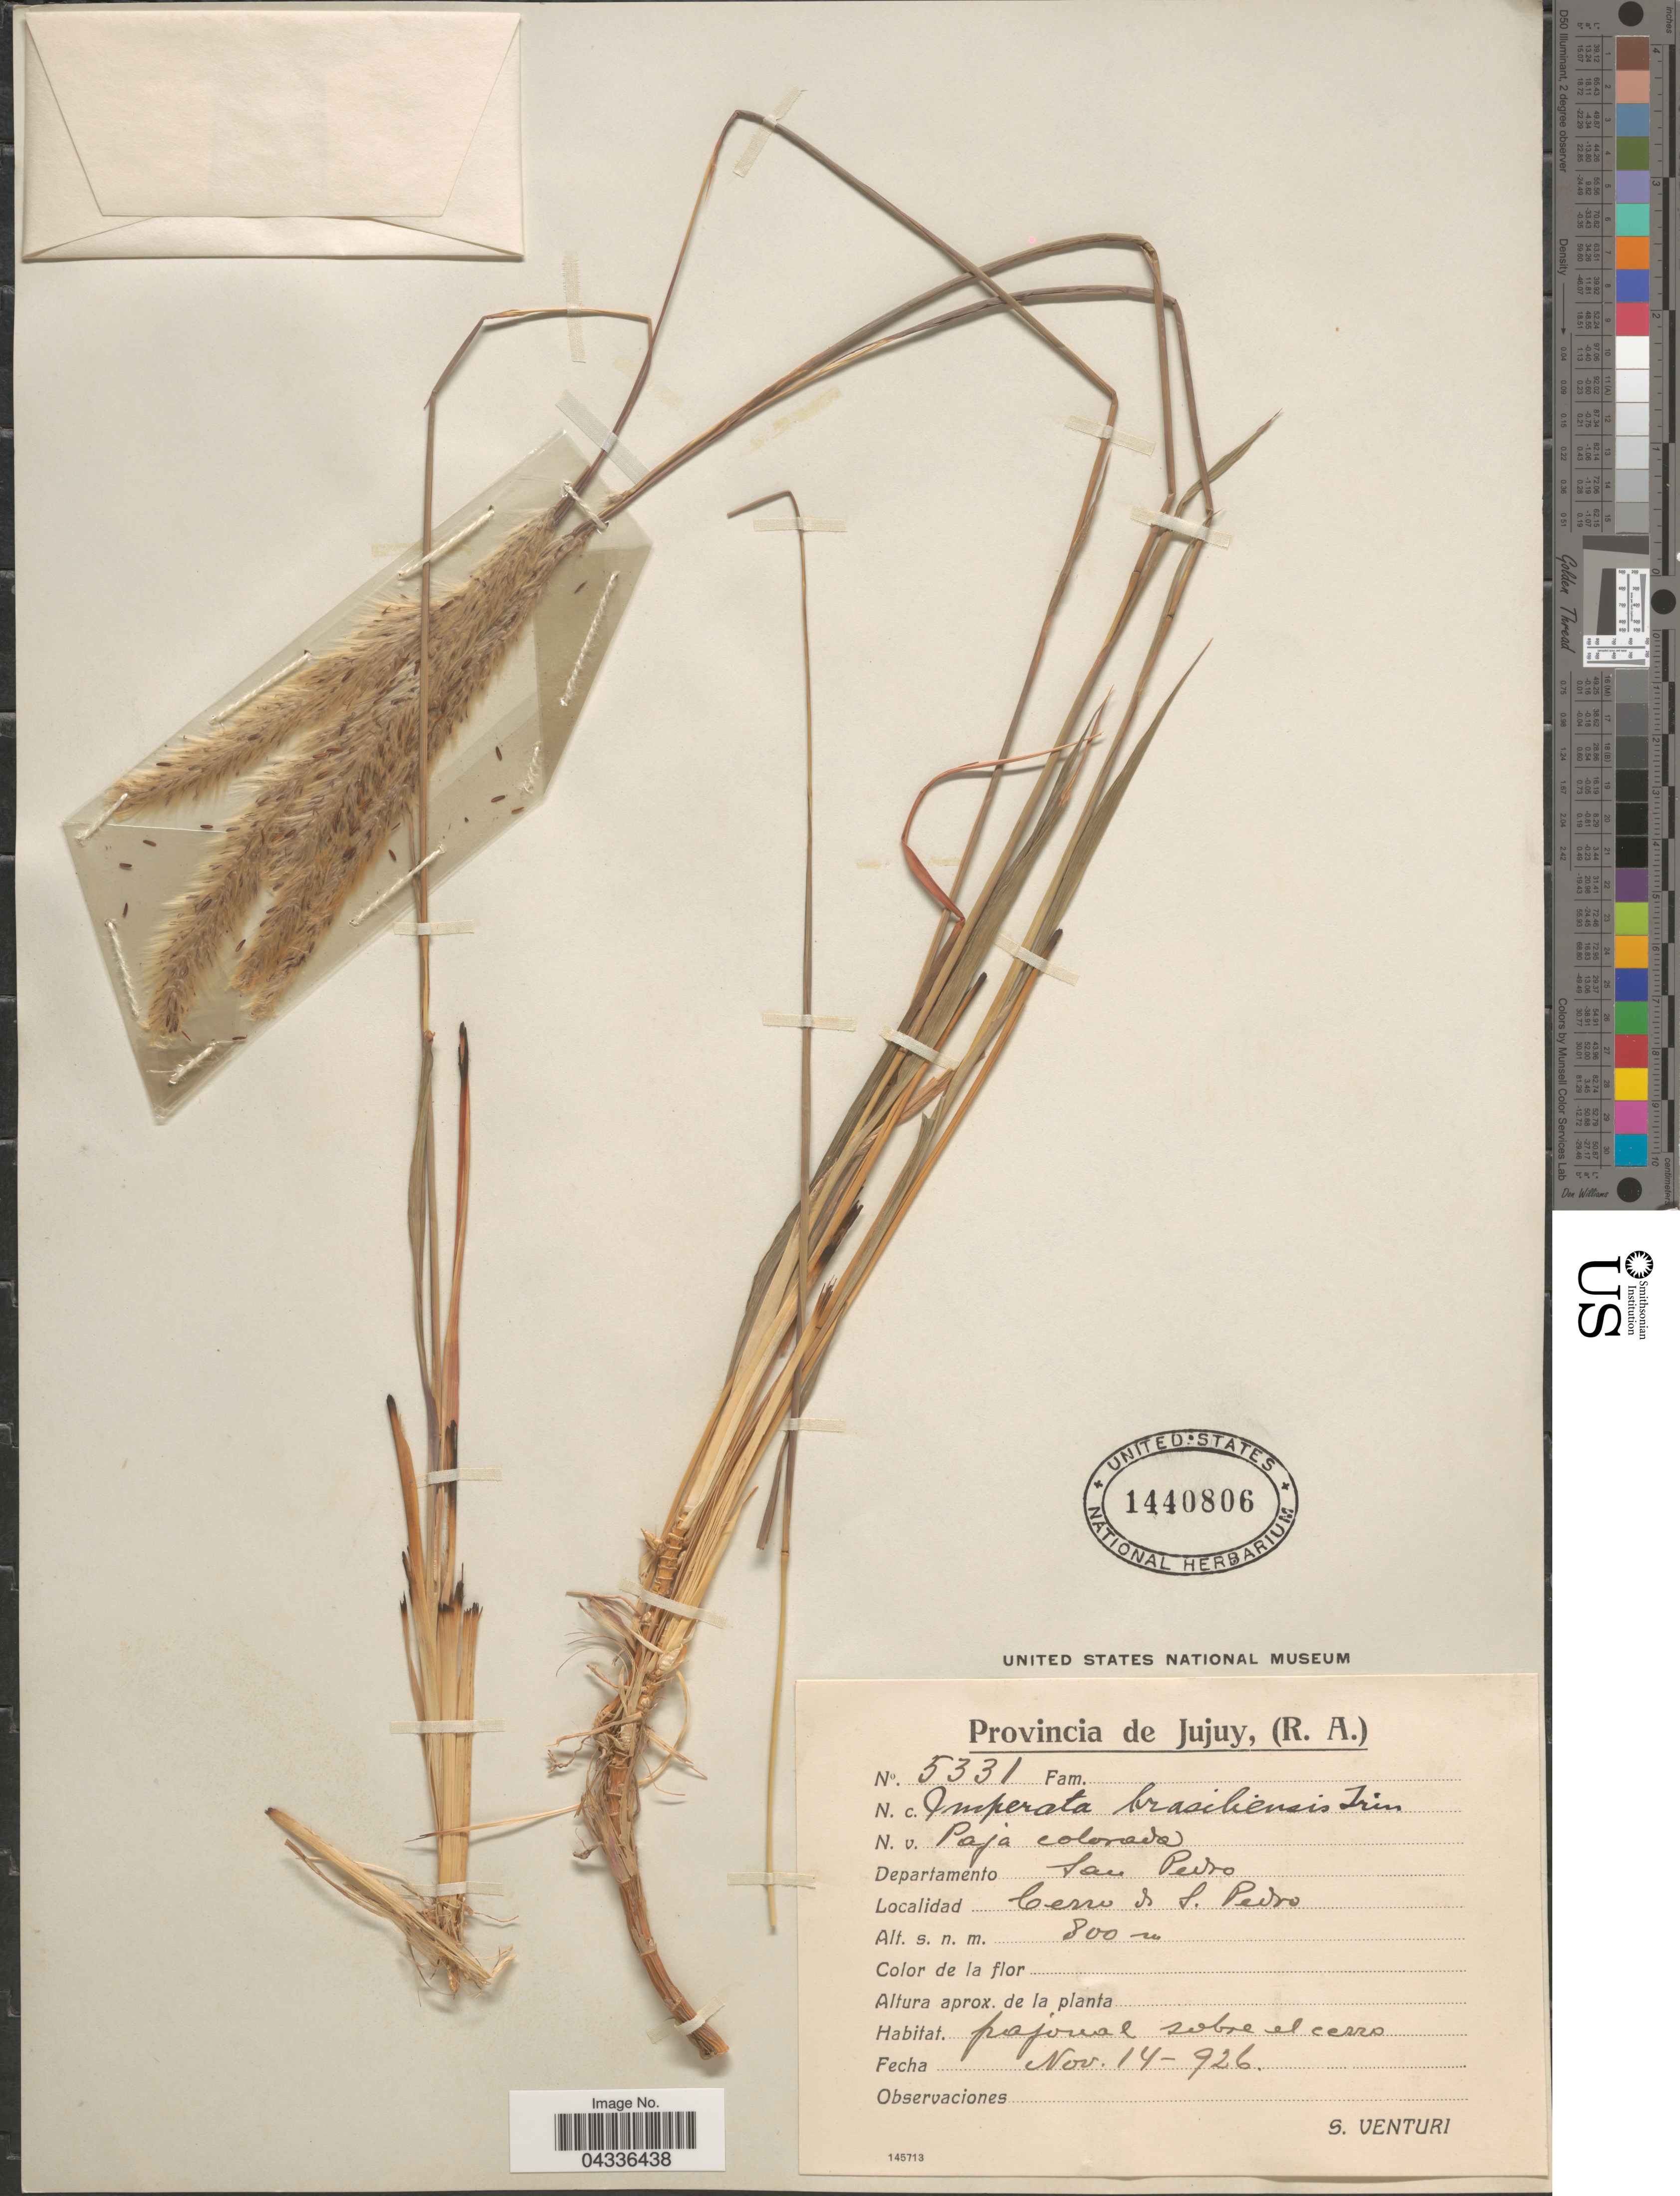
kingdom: Plantae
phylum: Tracheophyta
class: Liliopsida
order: Poales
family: Poaceae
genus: Imperata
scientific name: Imperata brasiliensis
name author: Trin.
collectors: S. Venturi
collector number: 5331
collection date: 1926-11-14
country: Argentina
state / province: Jujuy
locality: (R.A.) Departamento San Pedro. Cerro de S. Pedro.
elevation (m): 800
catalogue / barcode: US 1440806